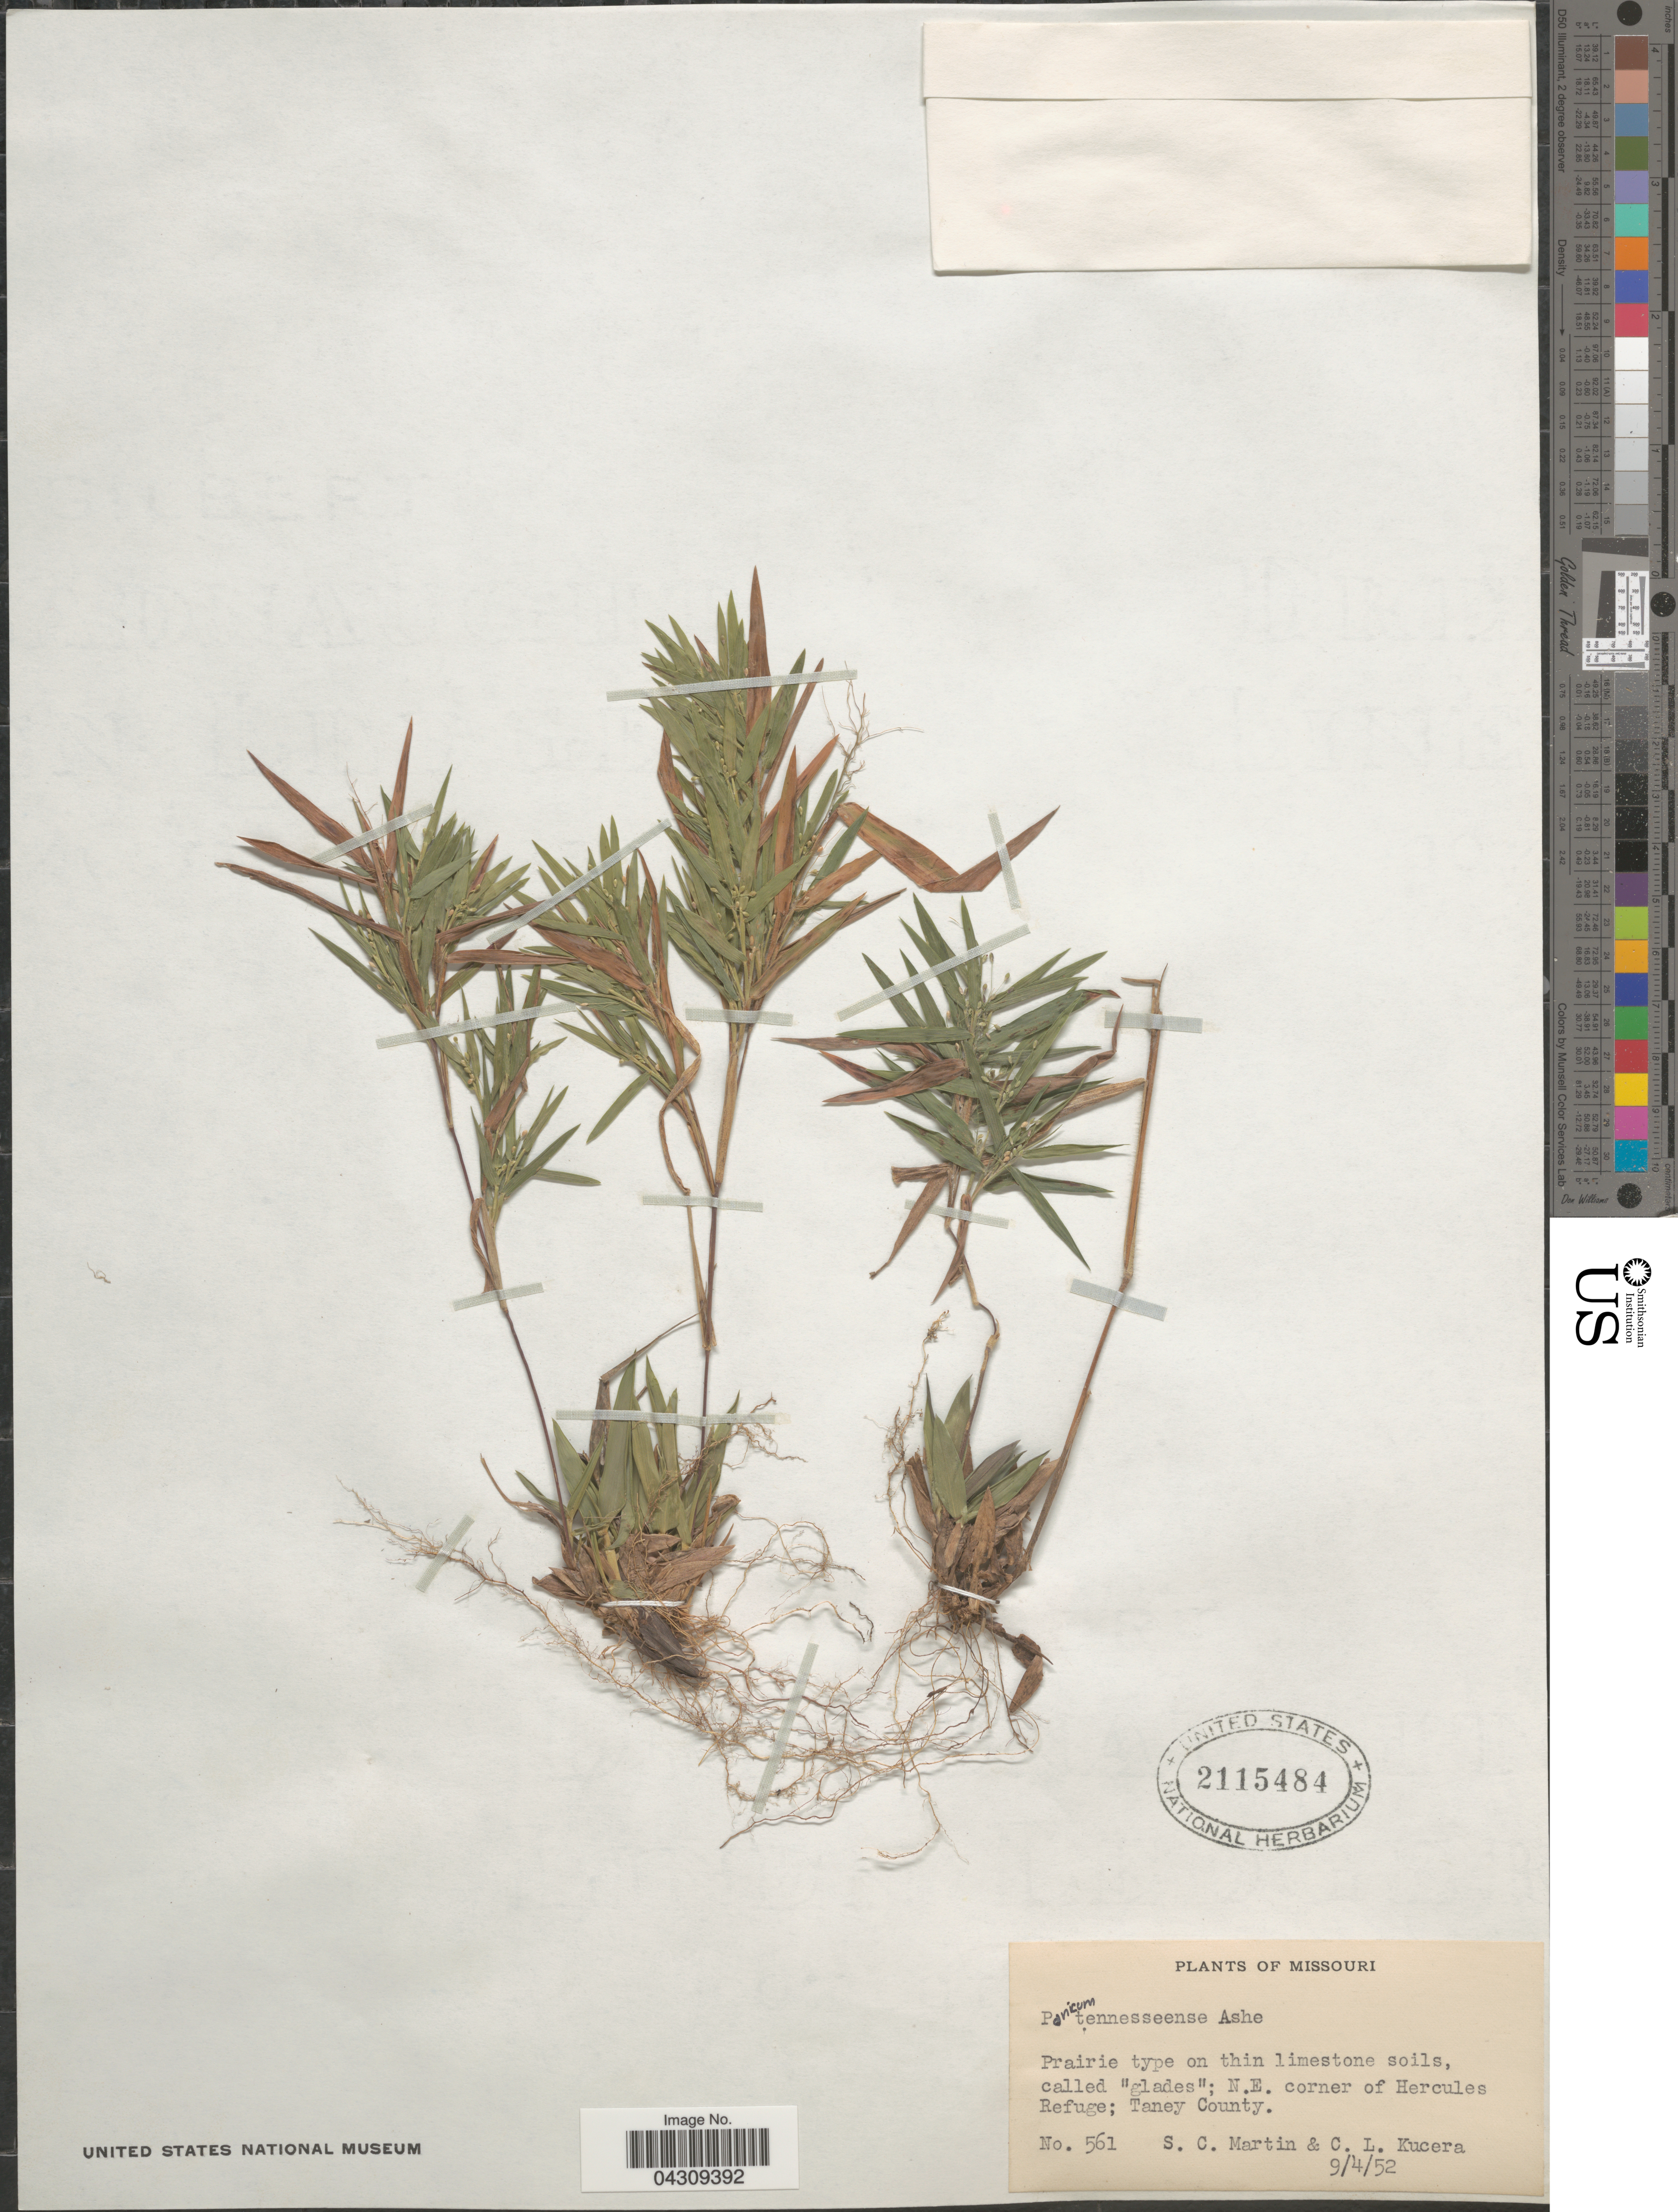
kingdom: Plantae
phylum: Tracheophyta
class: Liliopsida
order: Poales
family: Poaceae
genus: Dichanthelium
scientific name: Dichanthelium acuminatum var. acuminatum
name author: (Sw.) Gould & C.A. Clark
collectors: S. C. Martin & C. Kucera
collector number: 561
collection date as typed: Transcribed d/m/y: 4/9/52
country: United States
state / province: Missouri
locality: N.E. corner of Hercules Refuge; Taney County.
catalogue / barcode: US 2115484